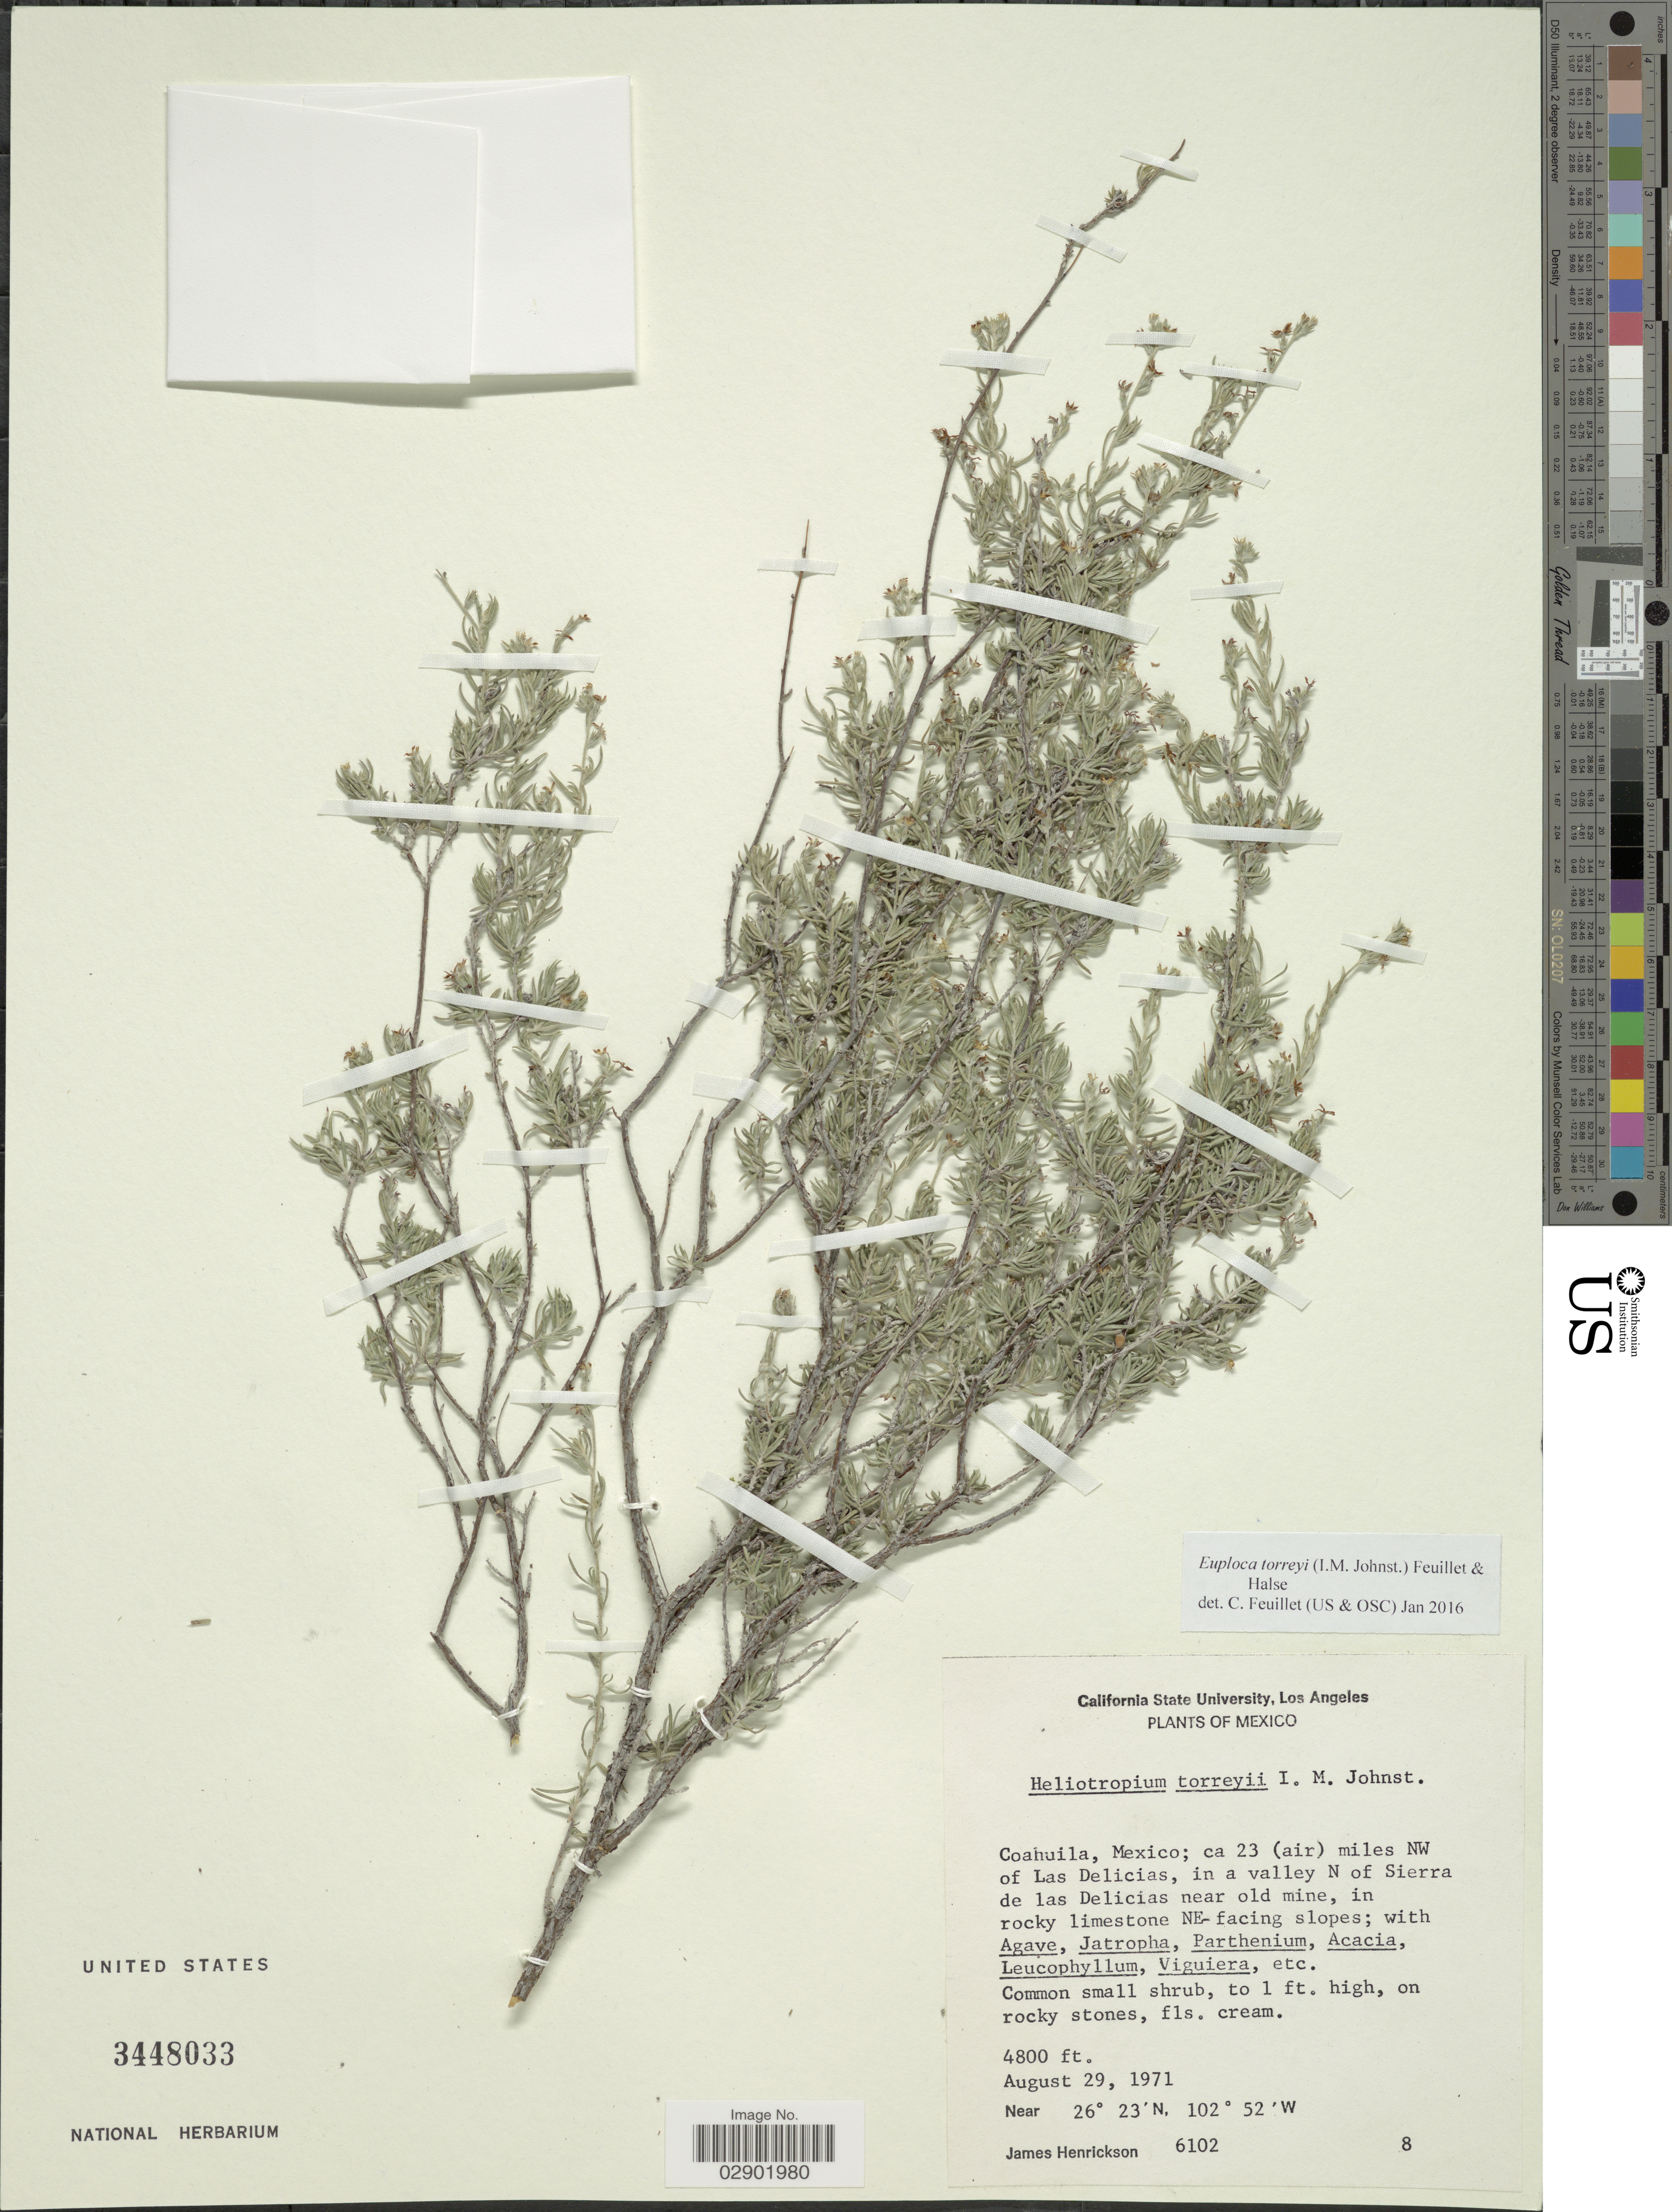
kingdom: Plantae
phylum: Tracheophyta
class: Magnoliopsida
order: Boraginales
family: Heliotropiaceae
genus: Euploca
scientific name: Euploca torreyi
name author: (I.M. Johnst.) Feuillet & Halse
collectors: J. Henrickson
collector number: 6102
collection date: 1971-08-29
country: Mexico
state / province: Coahuila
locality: Ca 23 (air) miles NW of Las Delicias, in a valley N of Sierra de las Delicias near old mine, in rocky limestone NE-facing slopes.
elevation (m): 1463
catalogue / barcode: US 3448033